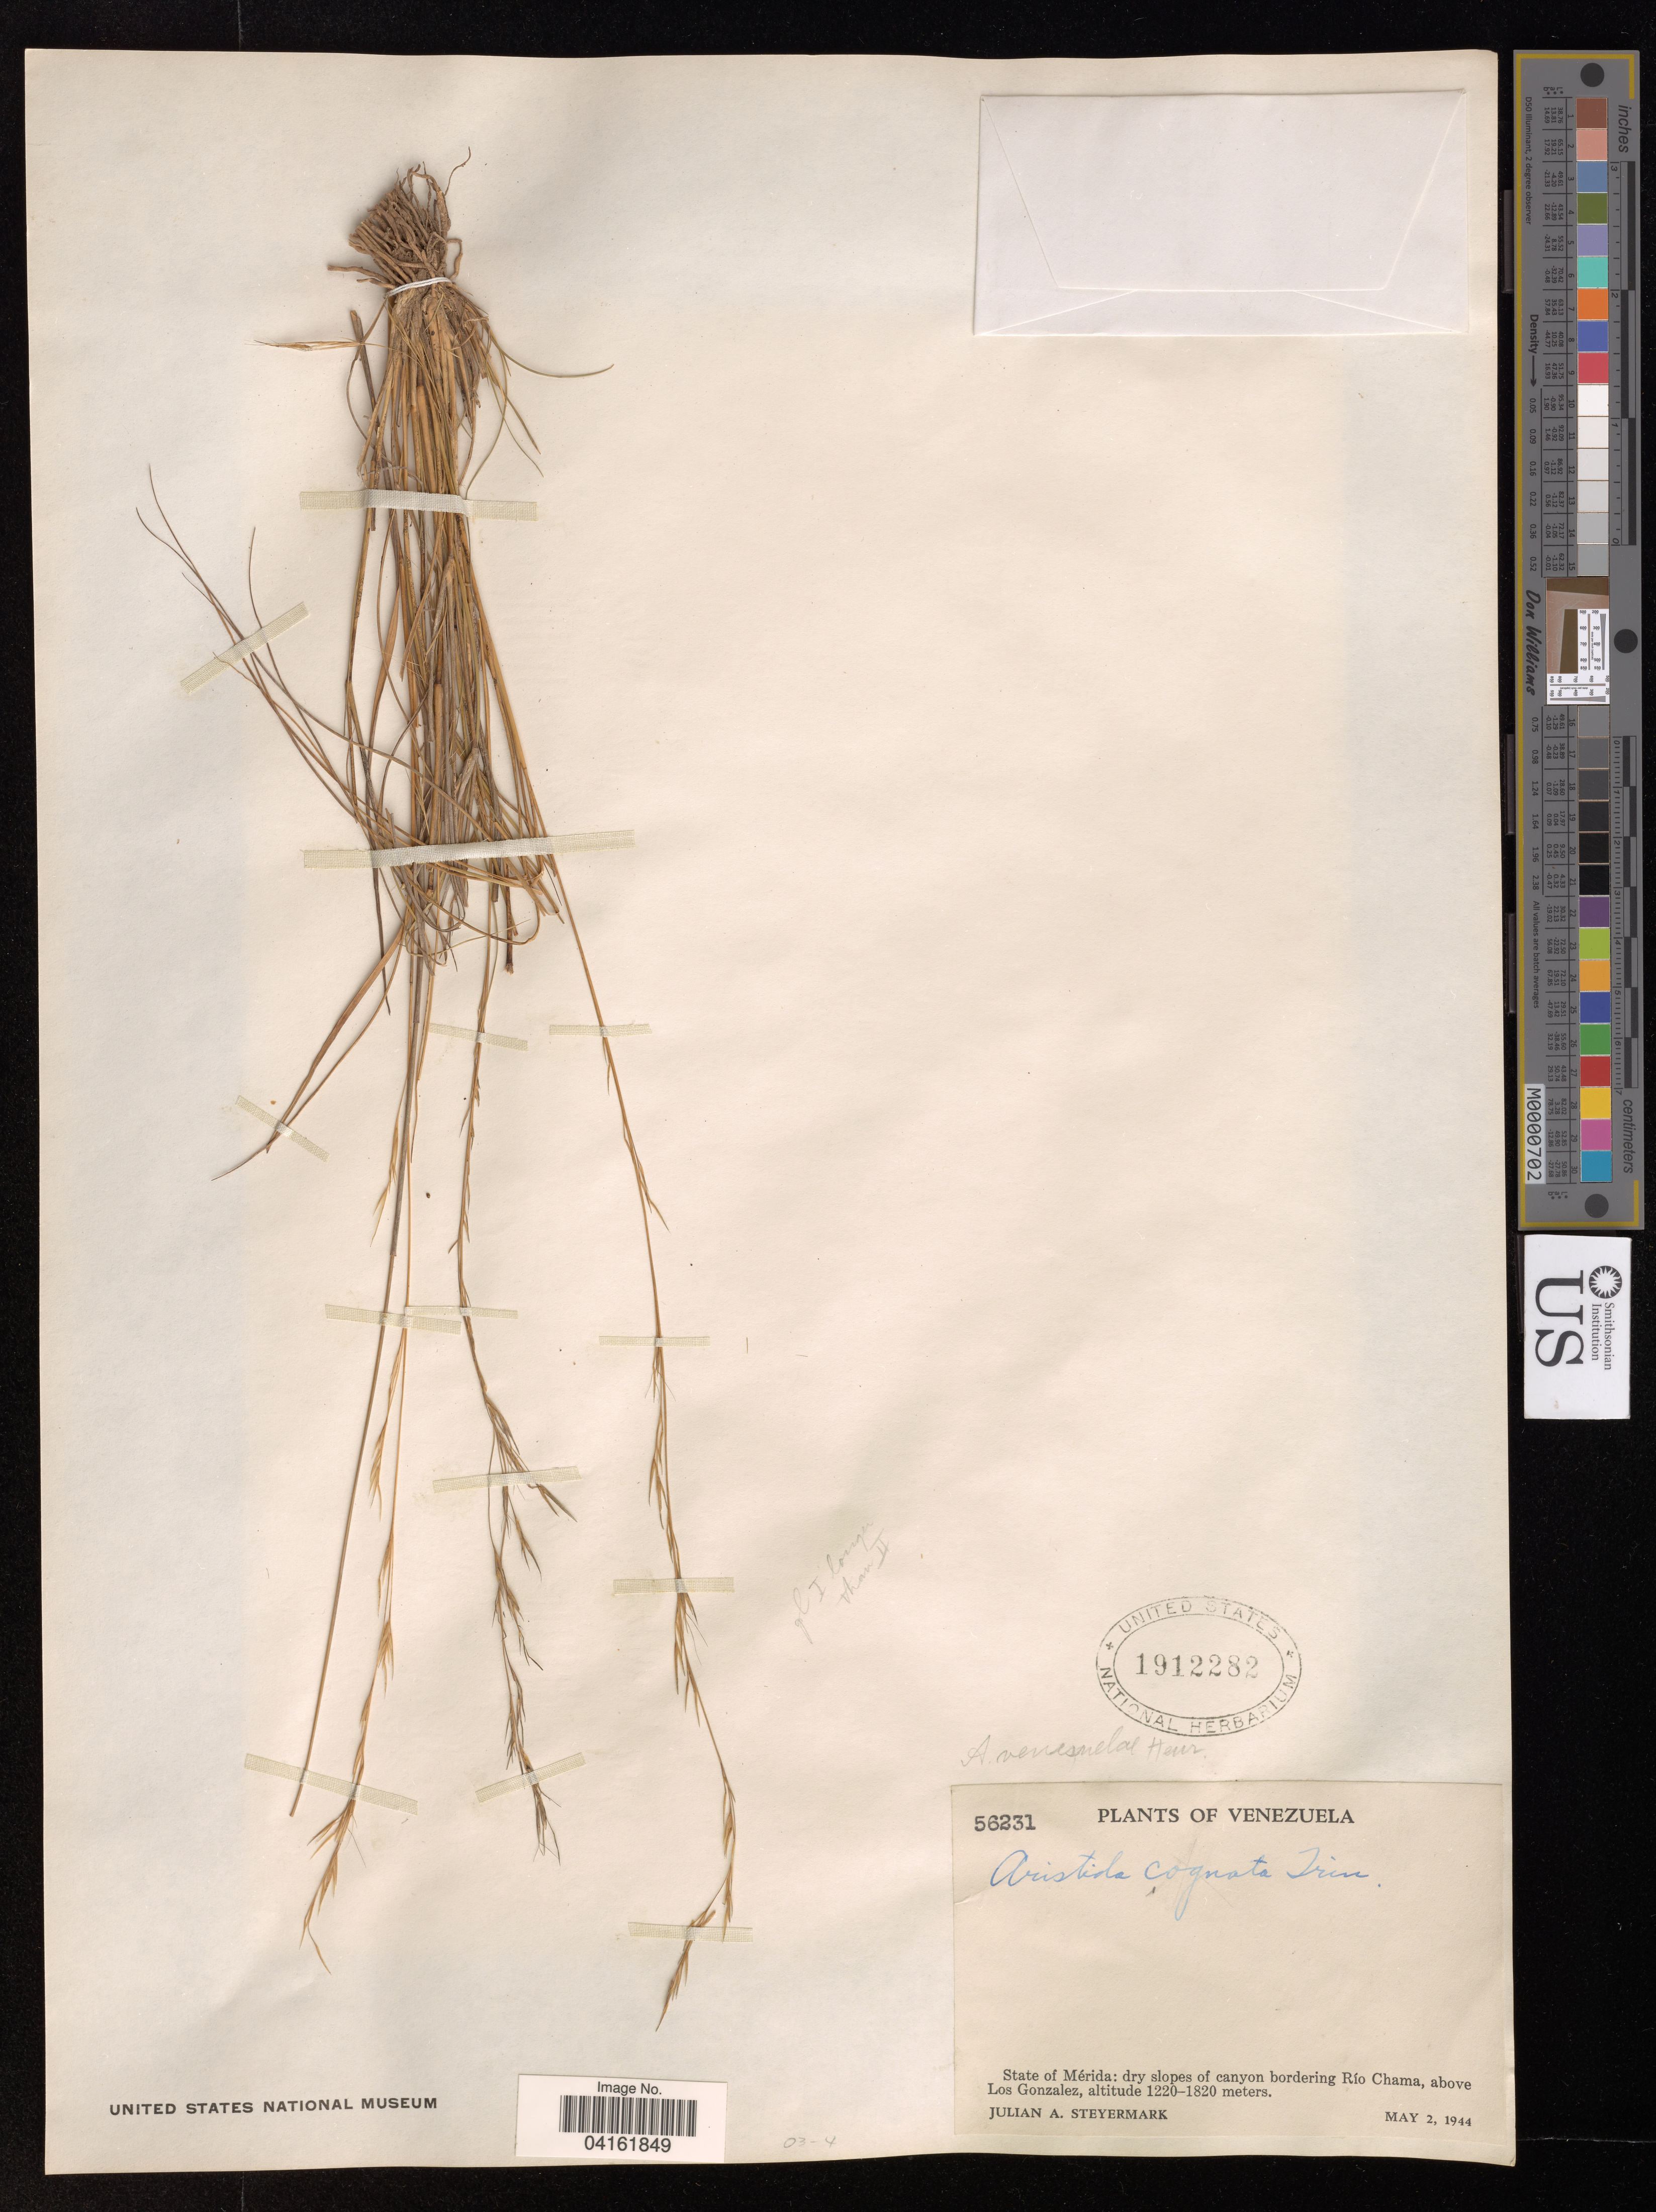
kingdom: Plantae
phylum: Tracheophyta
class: Liliopsida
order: Poales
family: Poaceae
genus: Aristida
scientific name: Aristida venesuelae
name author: Henr.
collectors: J. Steyermark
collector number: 56231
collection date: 1944-05-02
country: Venezuela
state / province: Merida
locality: Dry slopes of canyon bordering Río Chama, above Los Gonzales.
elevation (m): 1220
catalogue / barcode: US 1912282